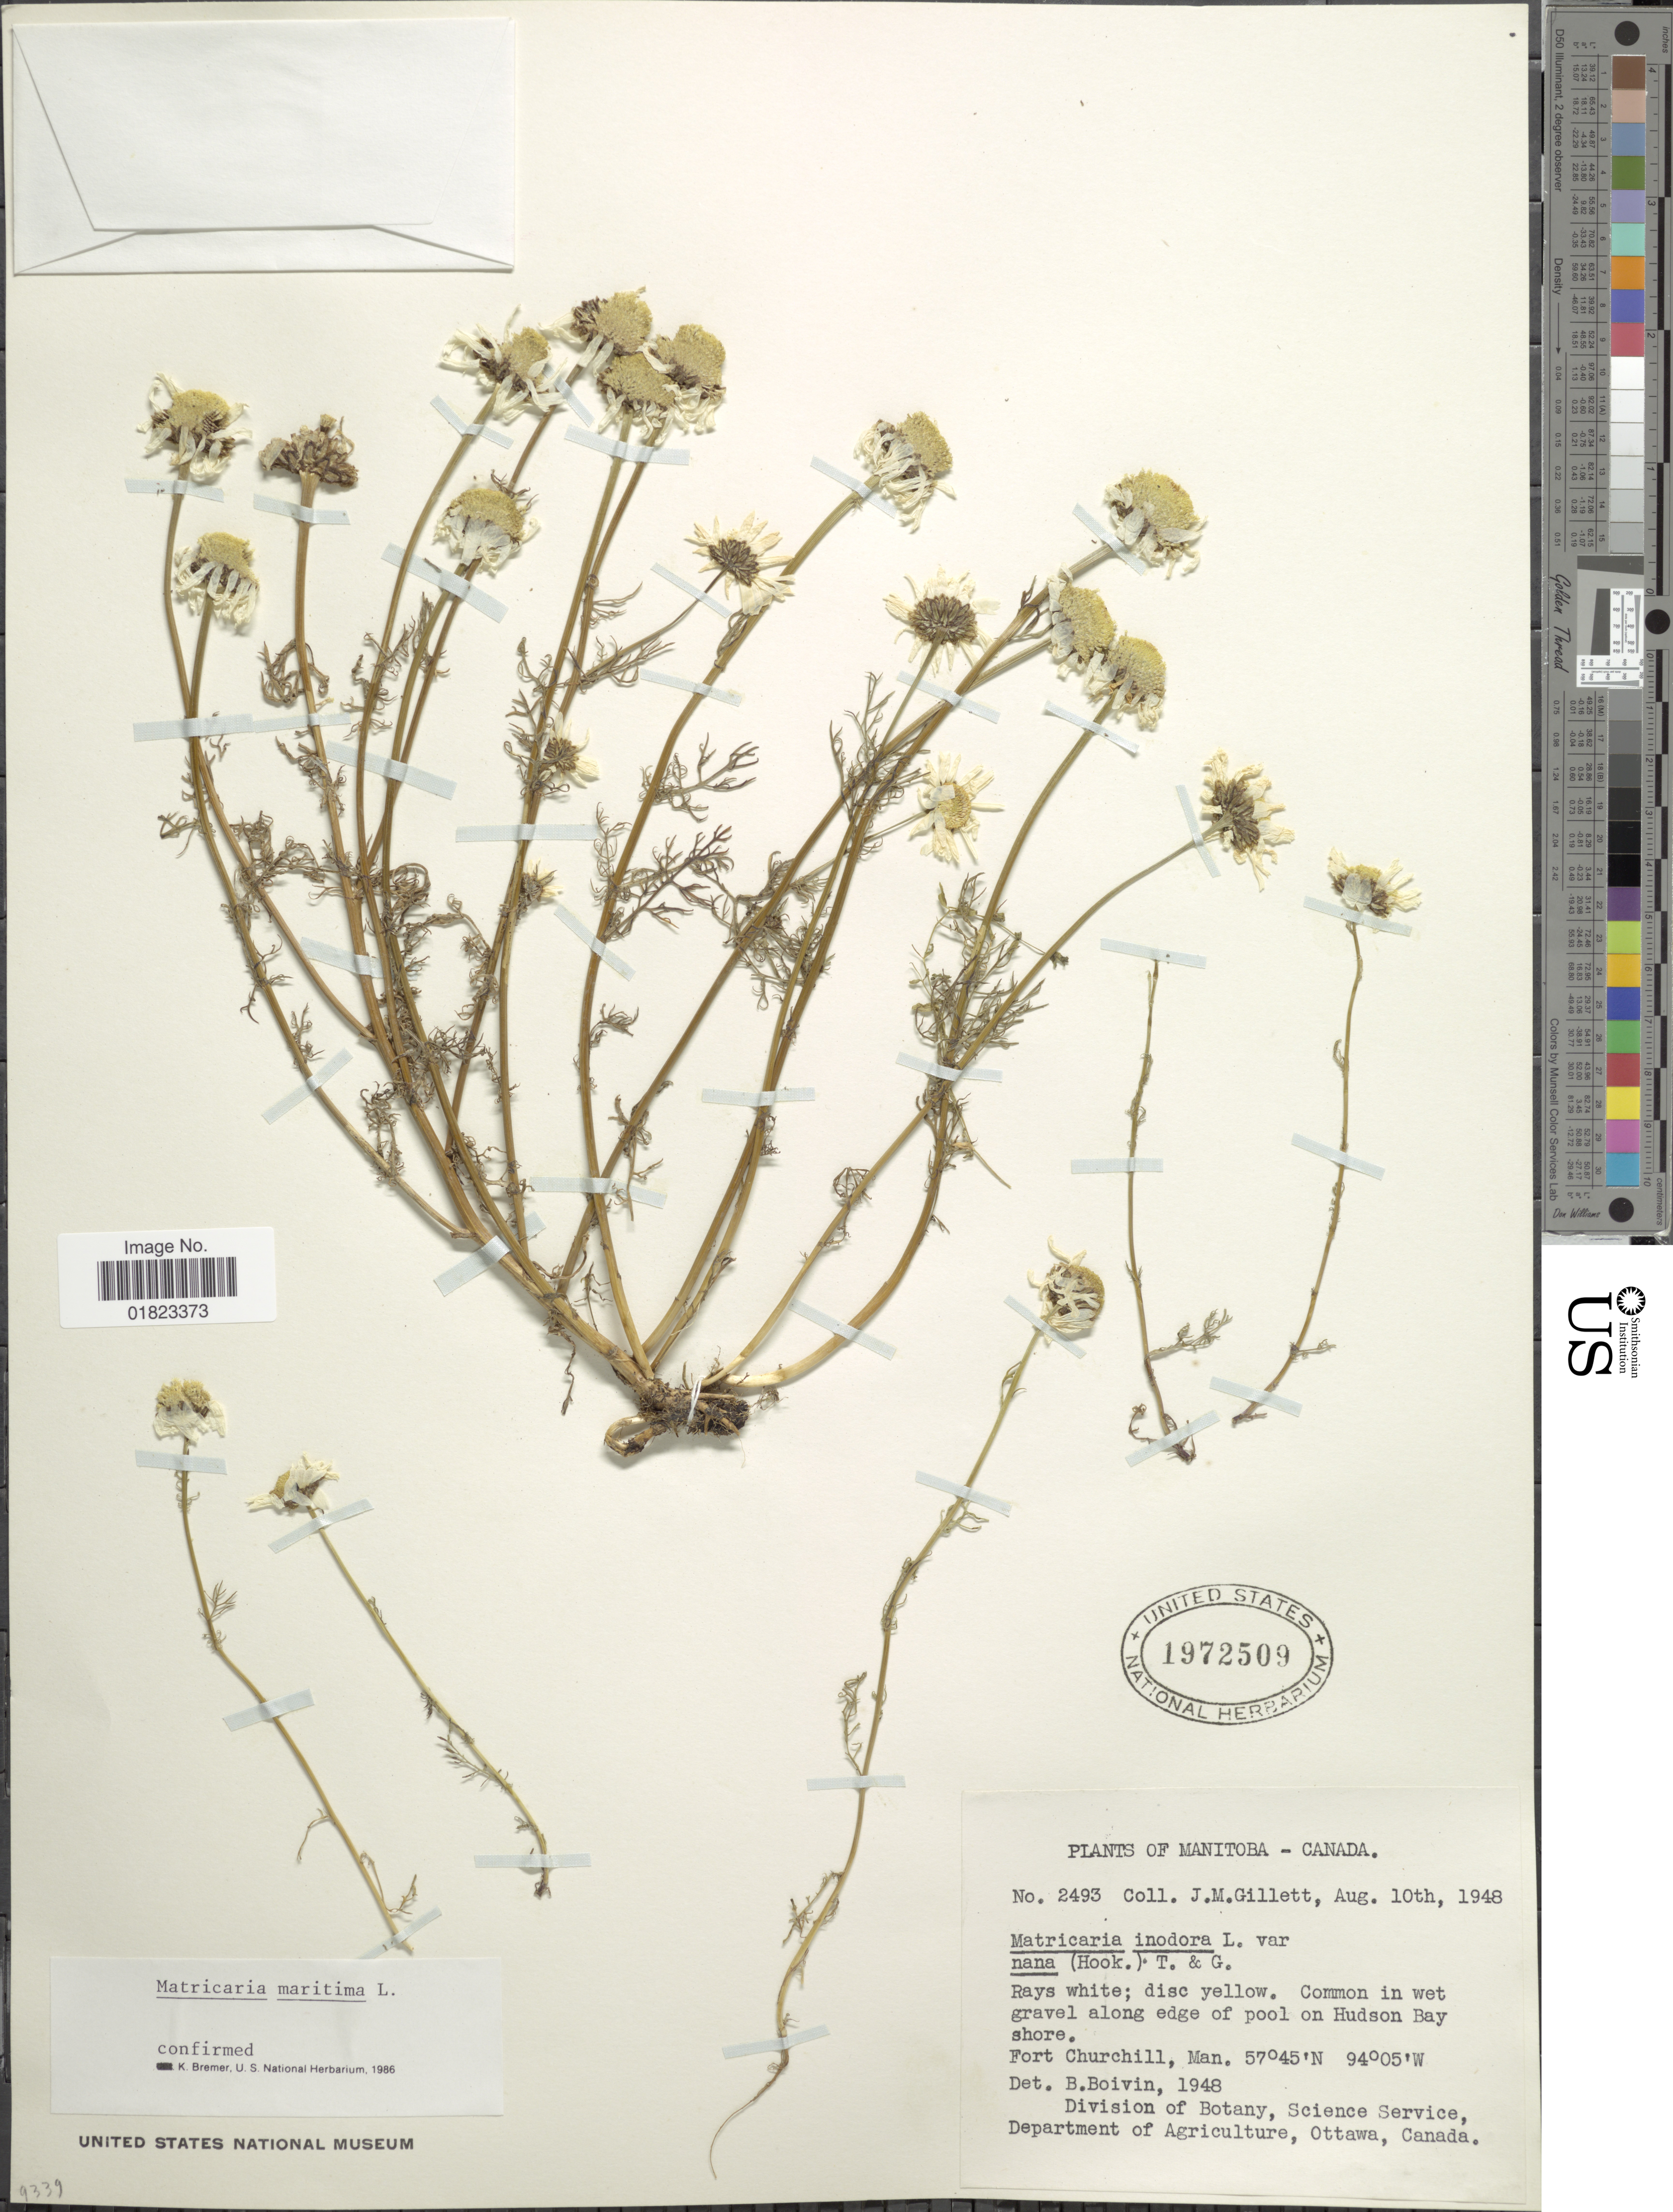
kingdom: Plantae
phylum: Tracheophyta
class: Magnoliopsida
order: Asterales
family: Asteraceae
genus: Tripleurospermum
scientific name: Tripleurospermum maritimum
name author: (L.) W.D.J. Koch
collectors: J. M. Gillett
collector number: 2493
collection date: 1948-08-10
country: Canada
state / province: Manitoba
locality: Manitoba - Canada. Common in wet gravel along edge of pool on Hudson Bay shore.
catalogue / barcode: US 1972509